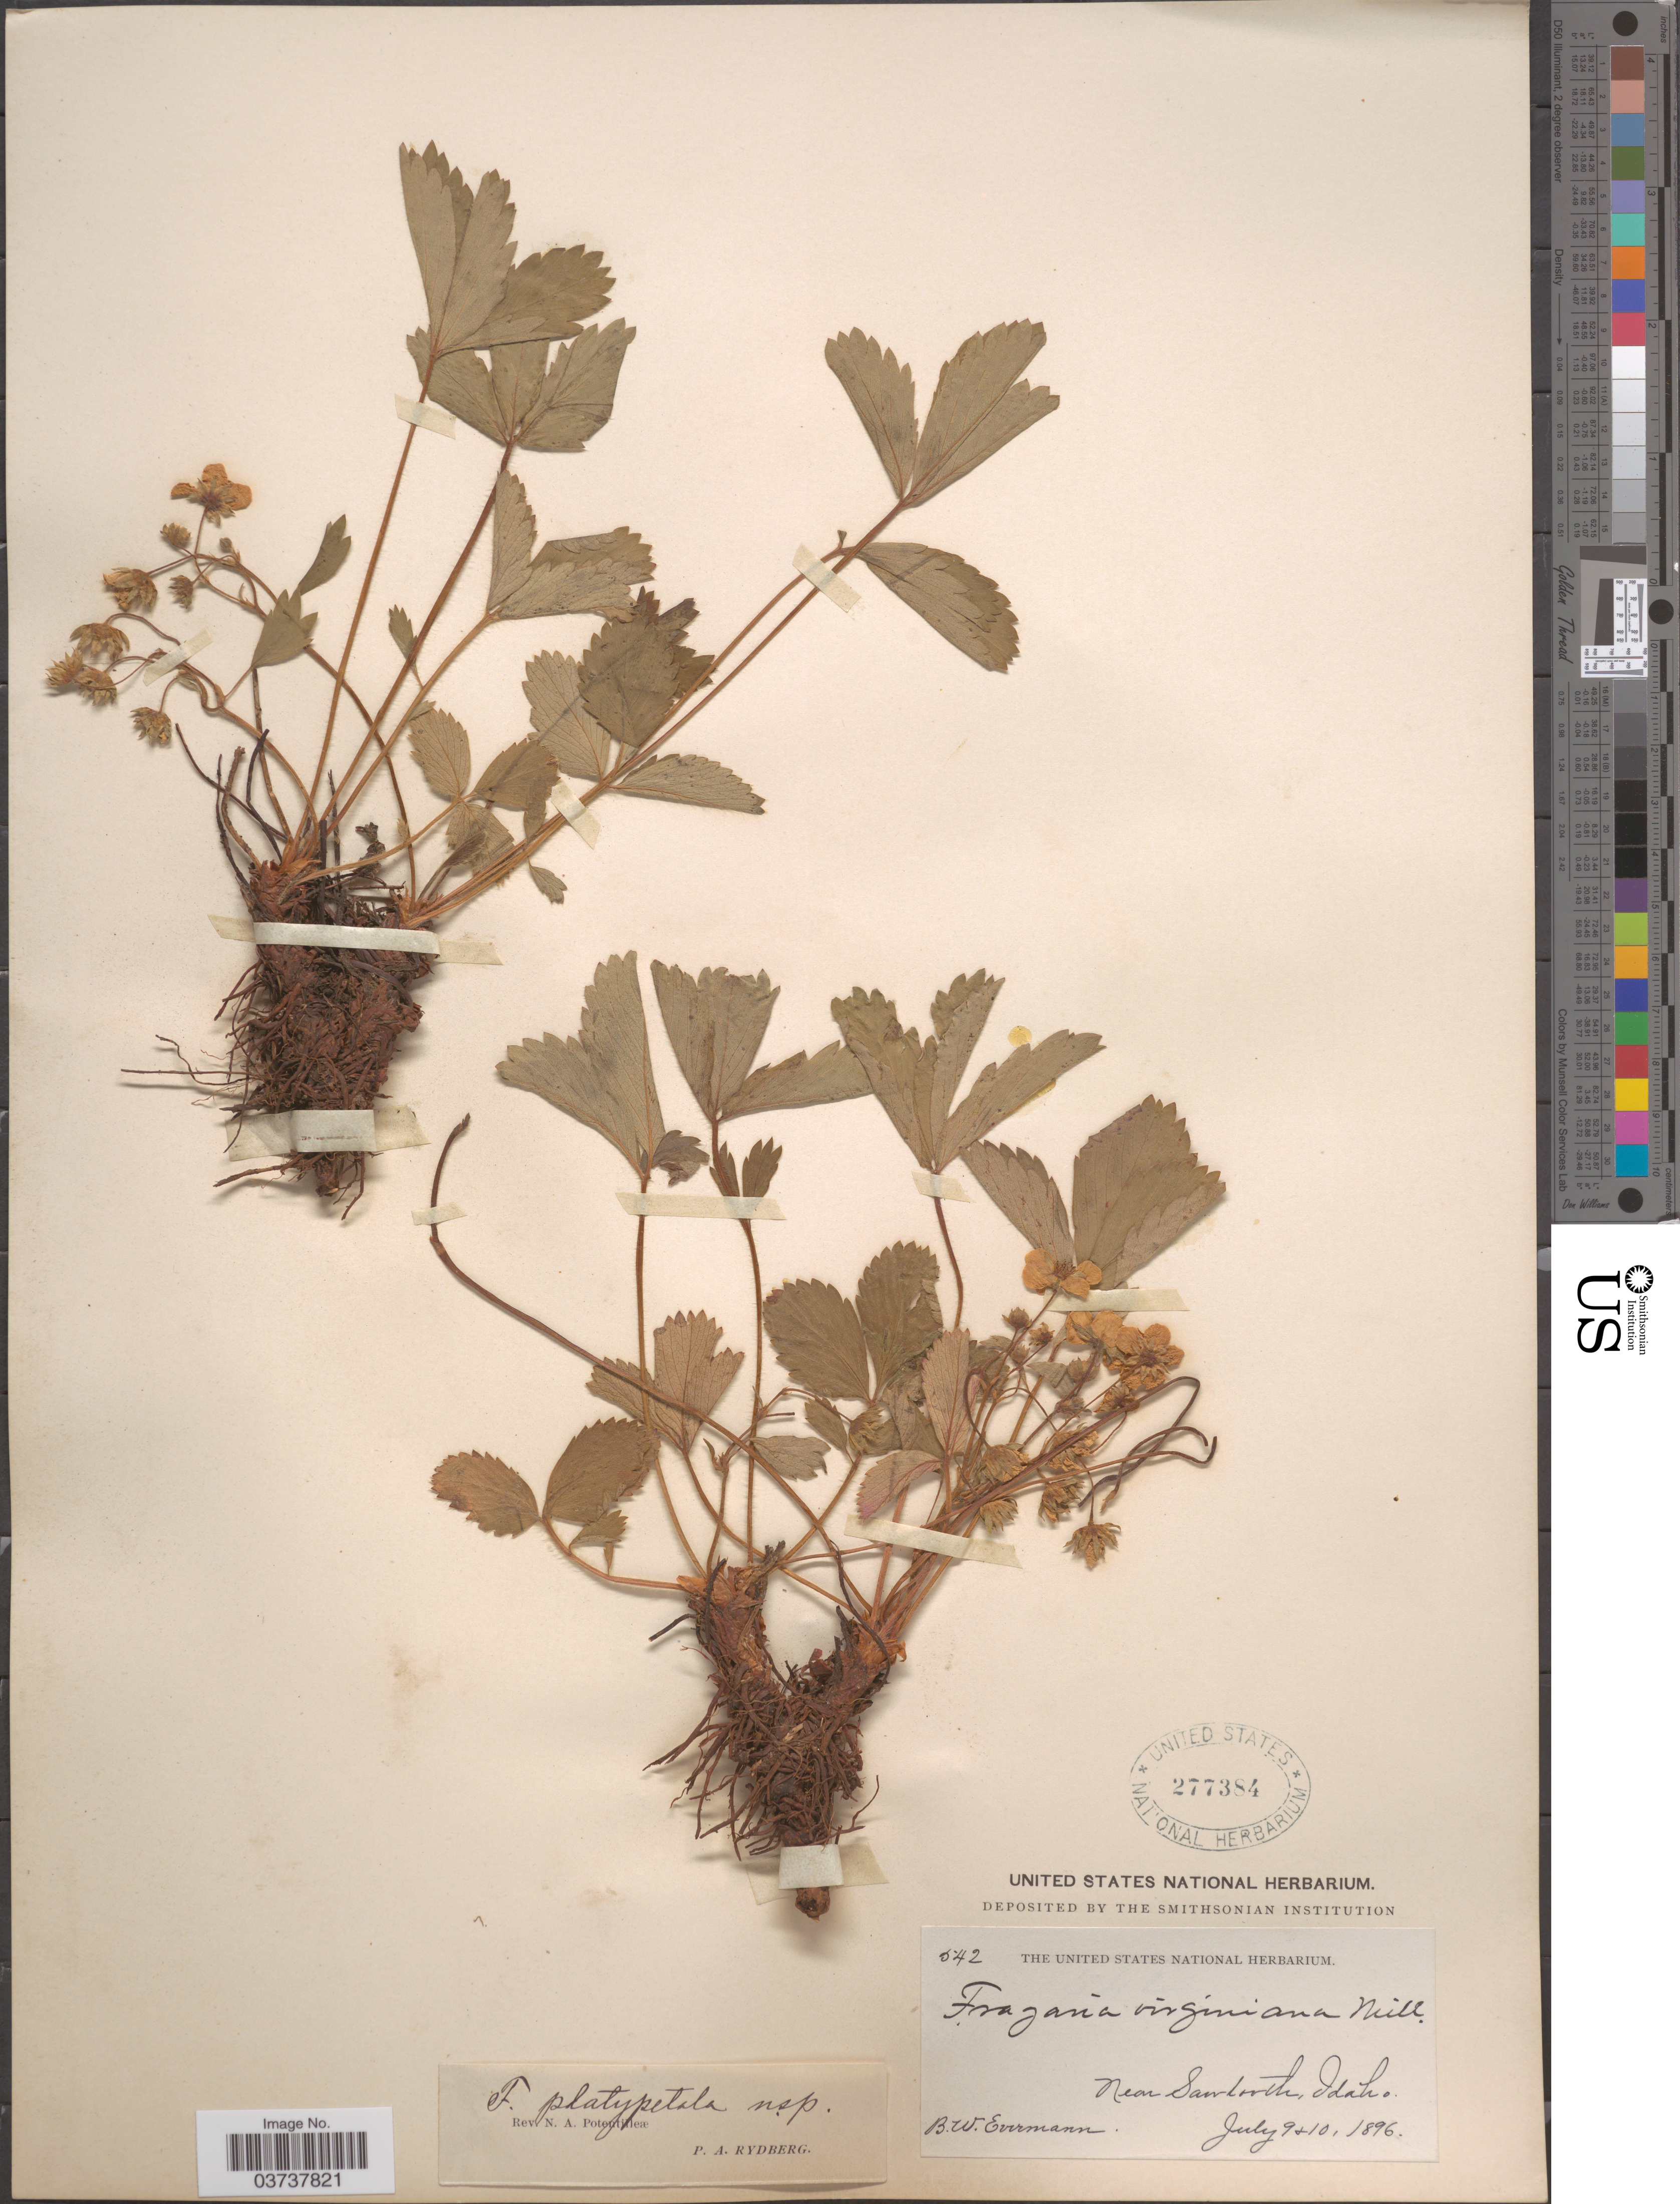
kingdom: Plantae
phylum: Tracheophyta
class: Magnoliopsida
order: Rosales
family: Rosaceae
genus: Fragaria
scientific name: Fragaria virginiana subsp. platypetala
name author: (Rydb.) Staudt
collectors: B. W. Evermann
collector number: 542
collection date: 1896-07-09/1896-07-10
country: United States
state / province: Idaho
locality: Near Sawtooth.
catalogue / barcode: US 277384